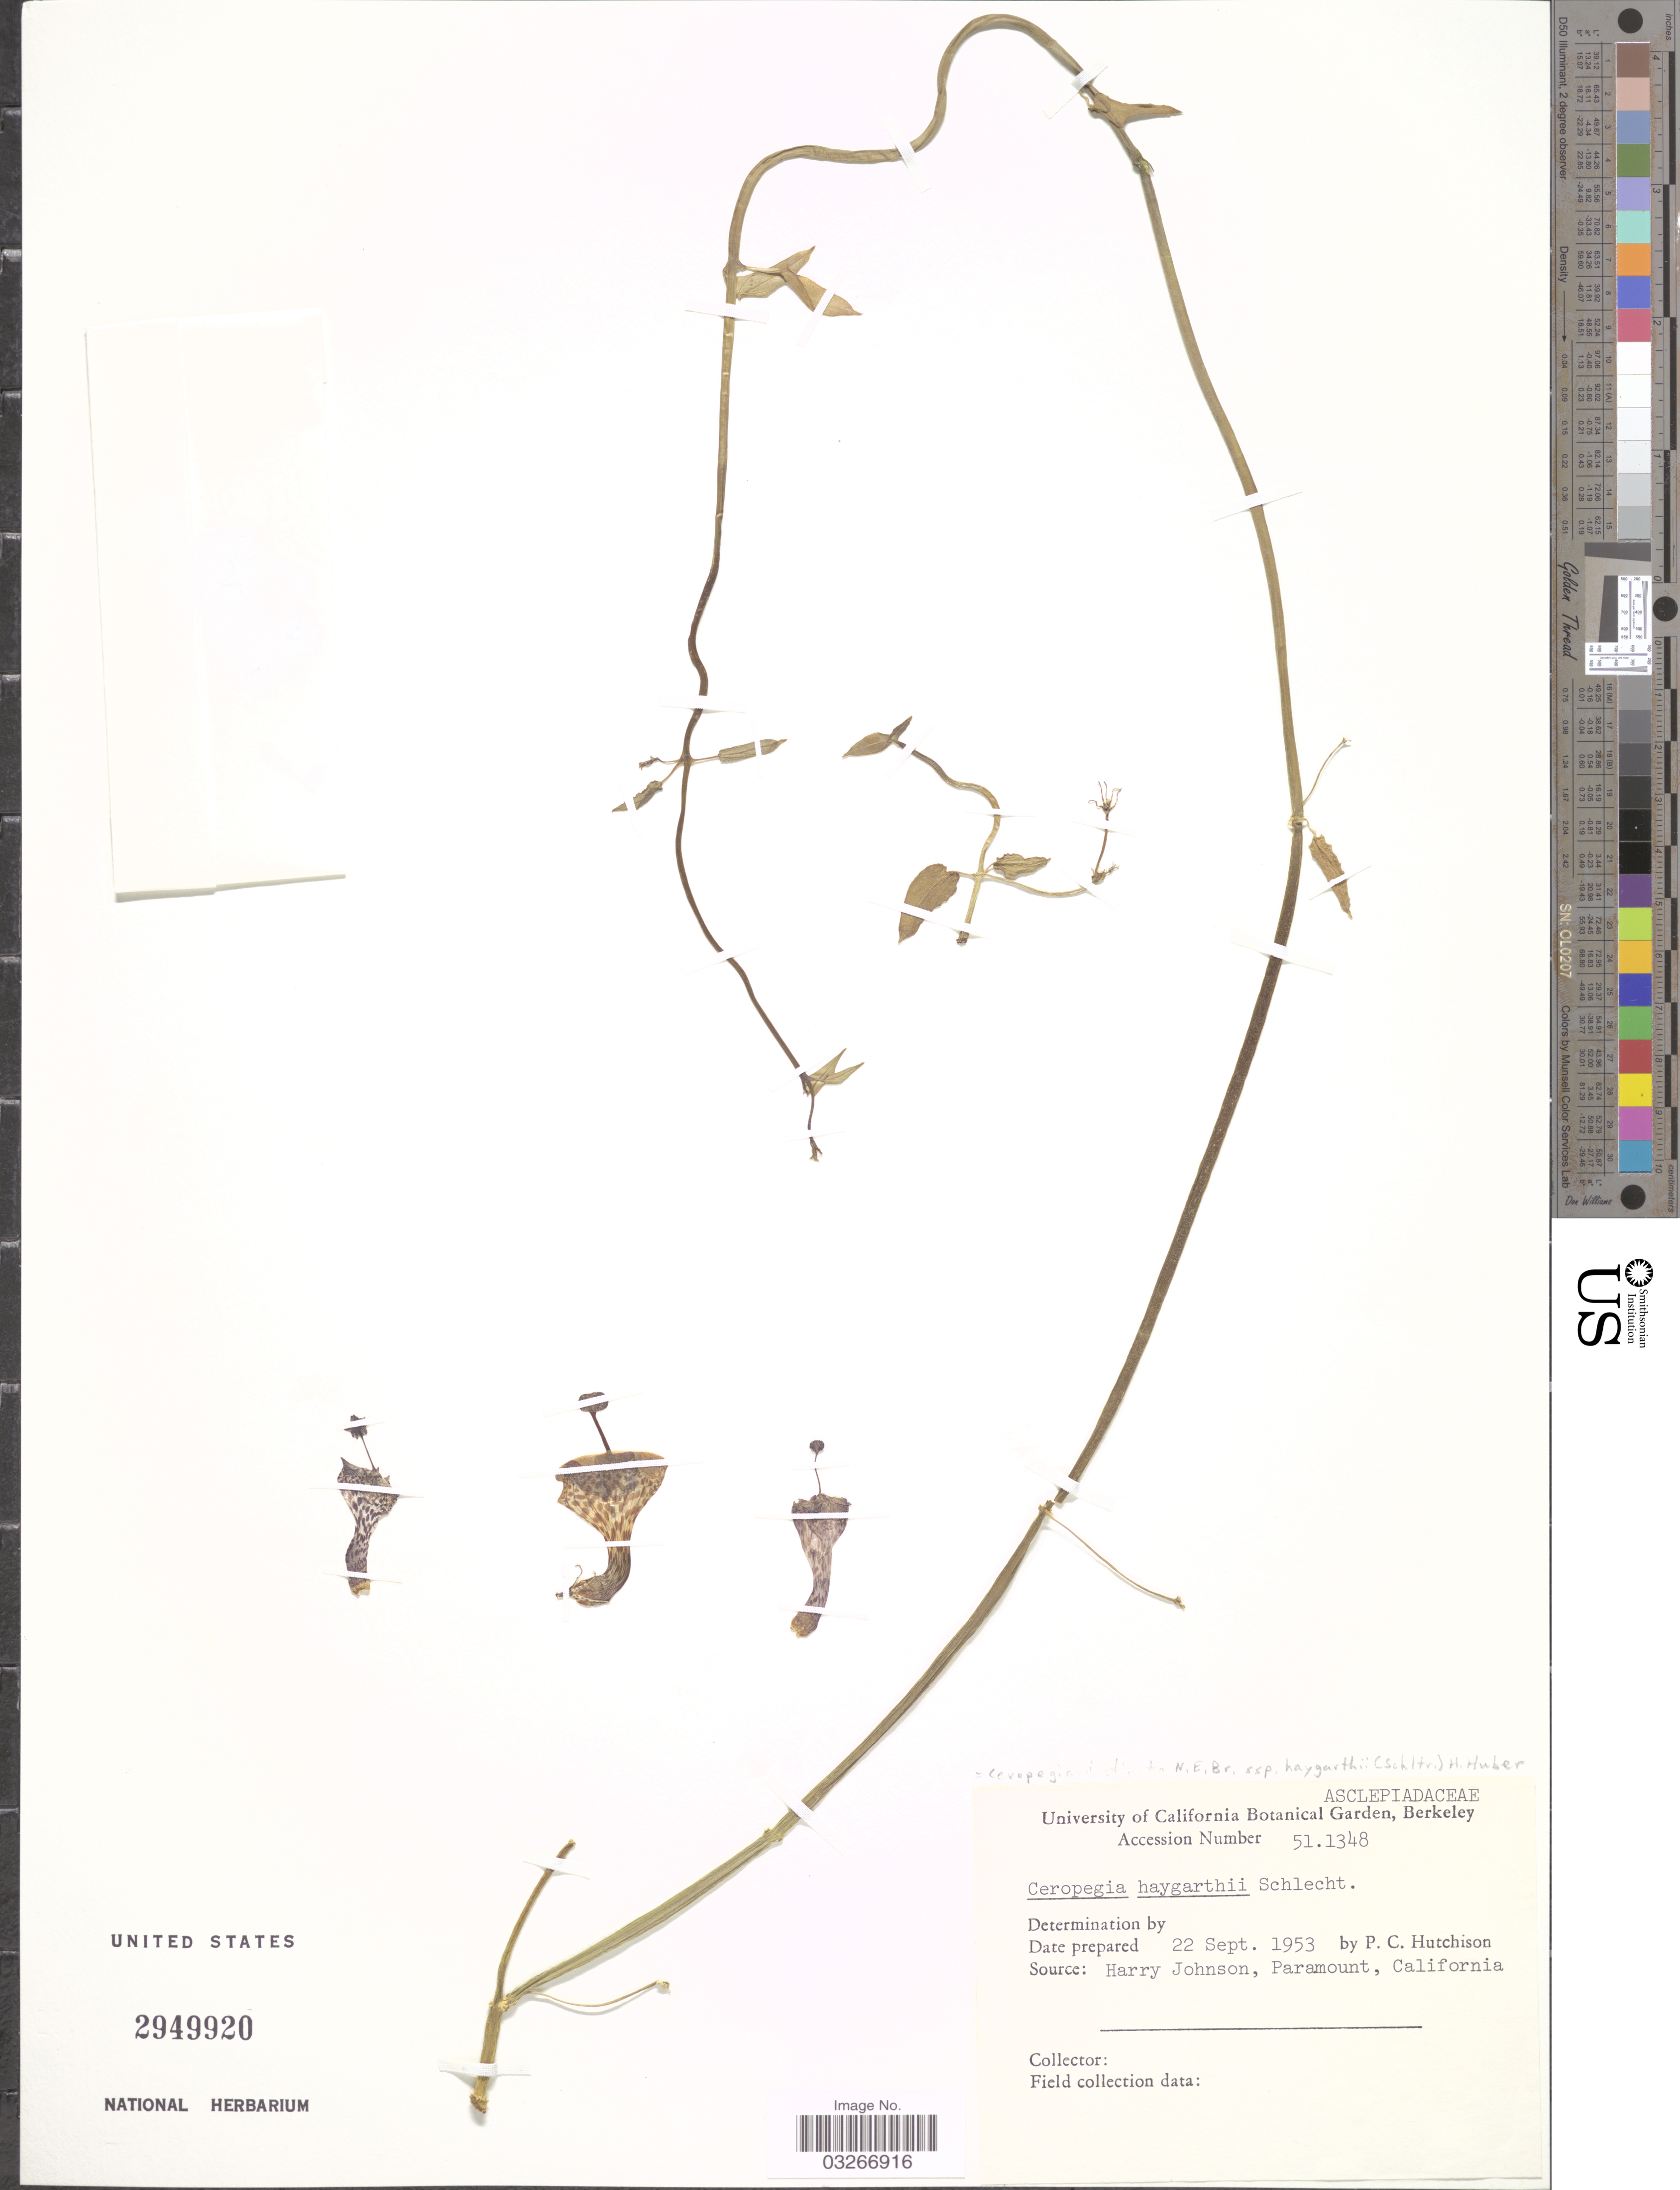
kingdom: Plantae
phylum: Tracheophyta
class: Magnoliopsida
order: Gentianales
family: Apocynaceae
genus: Ceropegia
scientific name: Ceropegia distincta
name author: N.E. Br.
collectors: P. C. Hutchison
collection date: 1953-09-22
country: United States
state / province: California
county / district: Alameda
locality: University of California Botanical Garden, Berkeley.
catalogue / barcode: US 2949920